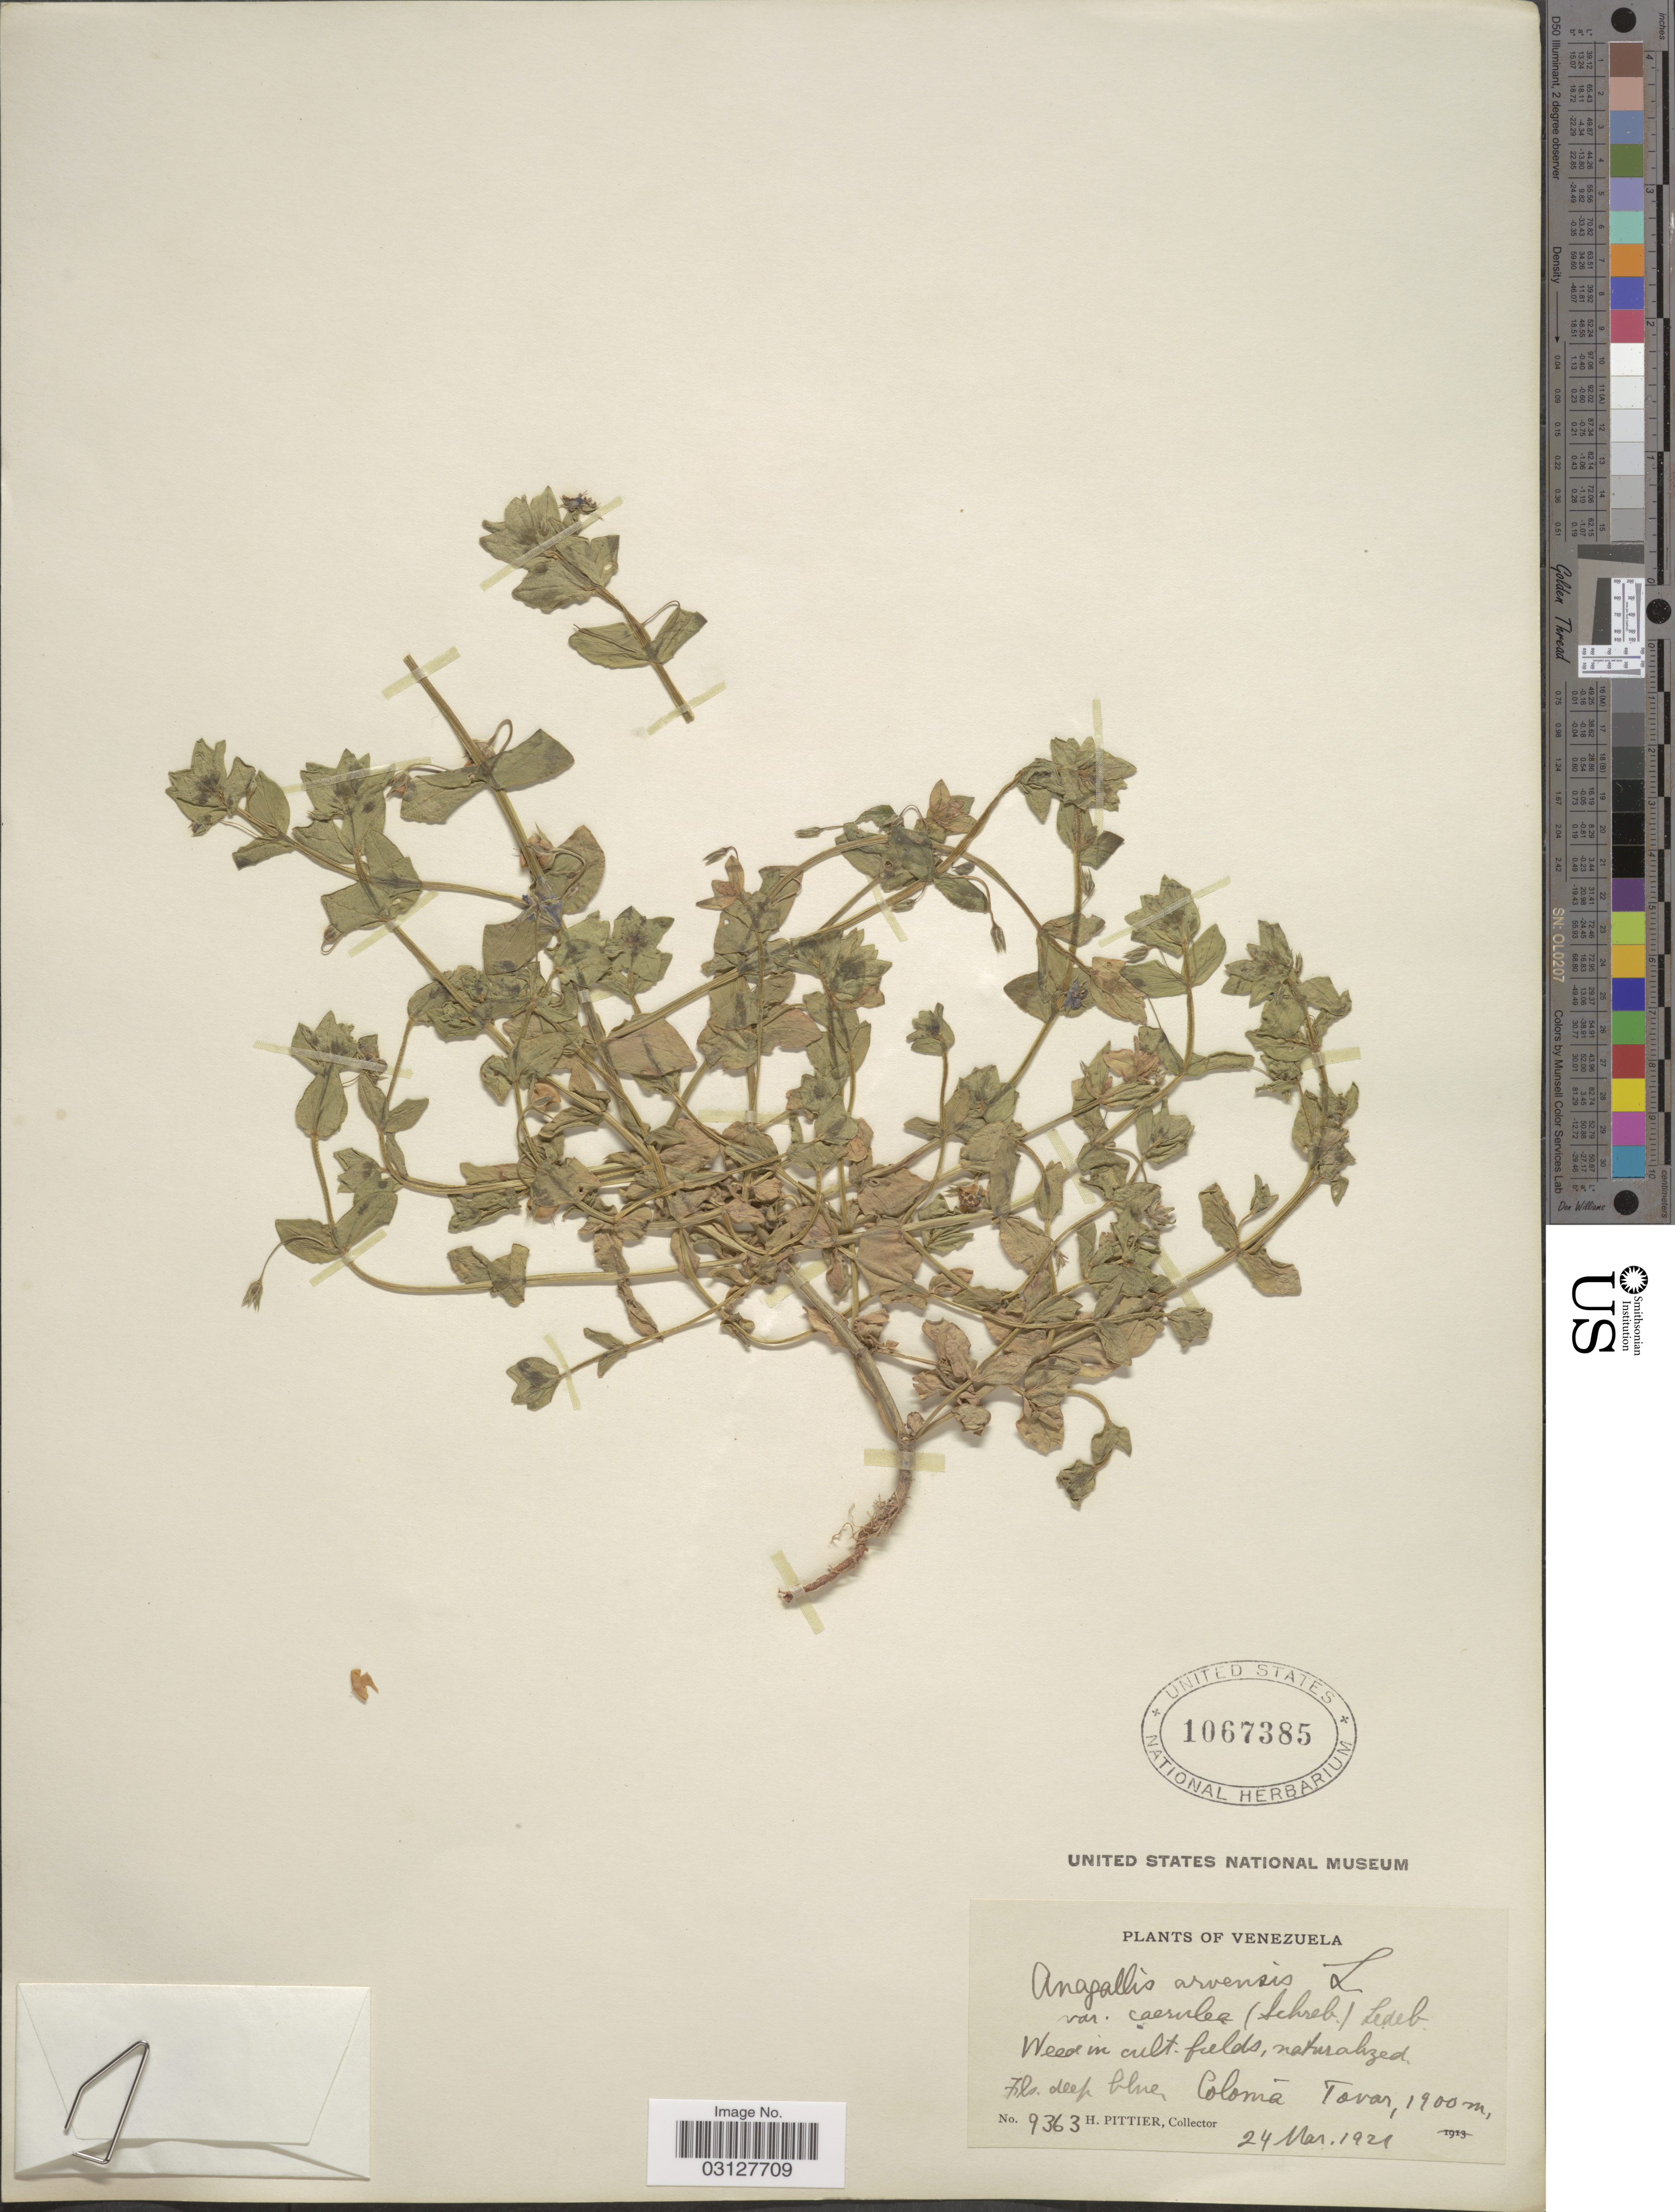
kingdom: Plantae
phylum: Tracheophyta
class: Magnoliopsida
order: Ericales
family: Primulaceae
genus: Anagallis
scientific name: Anagallis coerulea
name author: Schreb.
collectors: H. F. Pittier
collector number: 9363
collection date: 1921-03-24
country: Venezuela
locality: Colonia Tovar.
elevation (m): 1900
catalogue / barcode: US 1067385